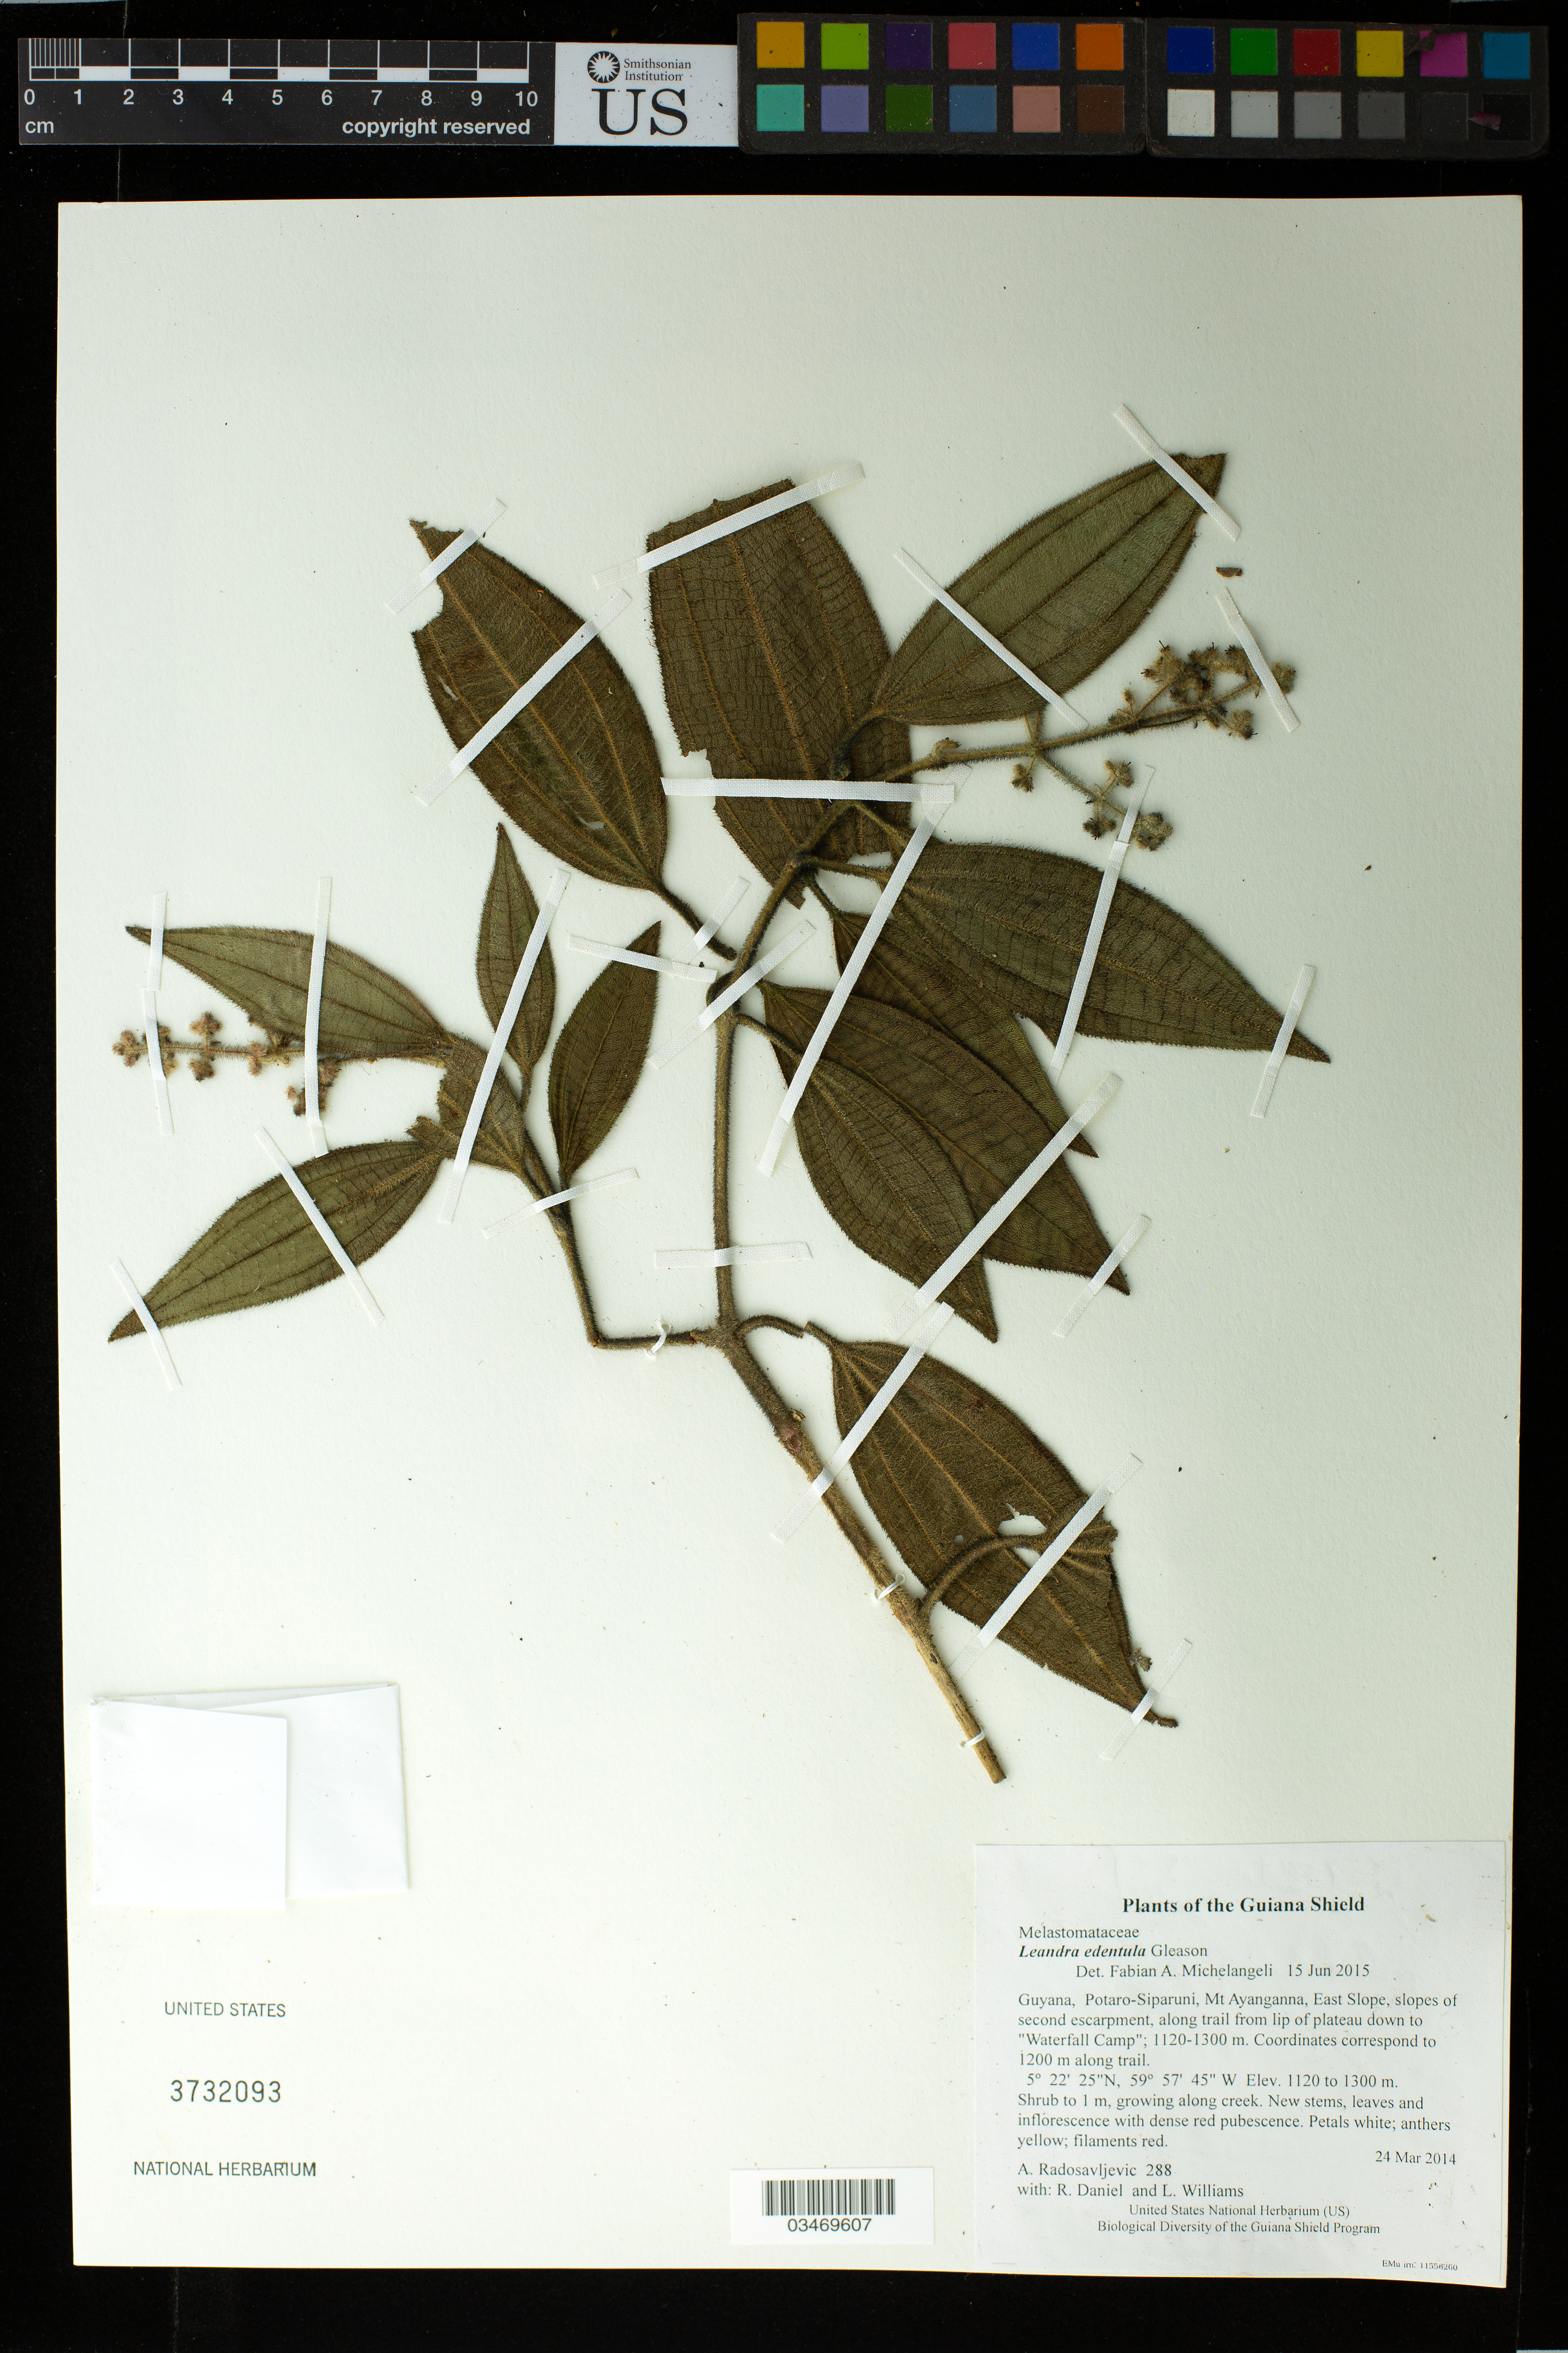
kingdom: Plantae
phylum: Tracheophyta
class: Magnoliopsida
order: Myrtales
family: Melastomataceae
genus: Leandra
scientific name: Leandra edentula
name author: Gleason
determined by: Michelangeli, F. A.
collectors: A. Radosavljevic, R. Daniel & L. Williams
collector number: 288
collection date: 2014-03-24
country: Guyana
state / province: Potaro-Siparuni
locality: Mt Ayanganna, East Slope, slopes of second escarpment, along trail from lip of plateau down to "Waterfall Camp"; 1120-1300 m. Coordinates correspond to 1200 m along trail.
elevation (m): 1120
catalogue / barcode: US 3732093